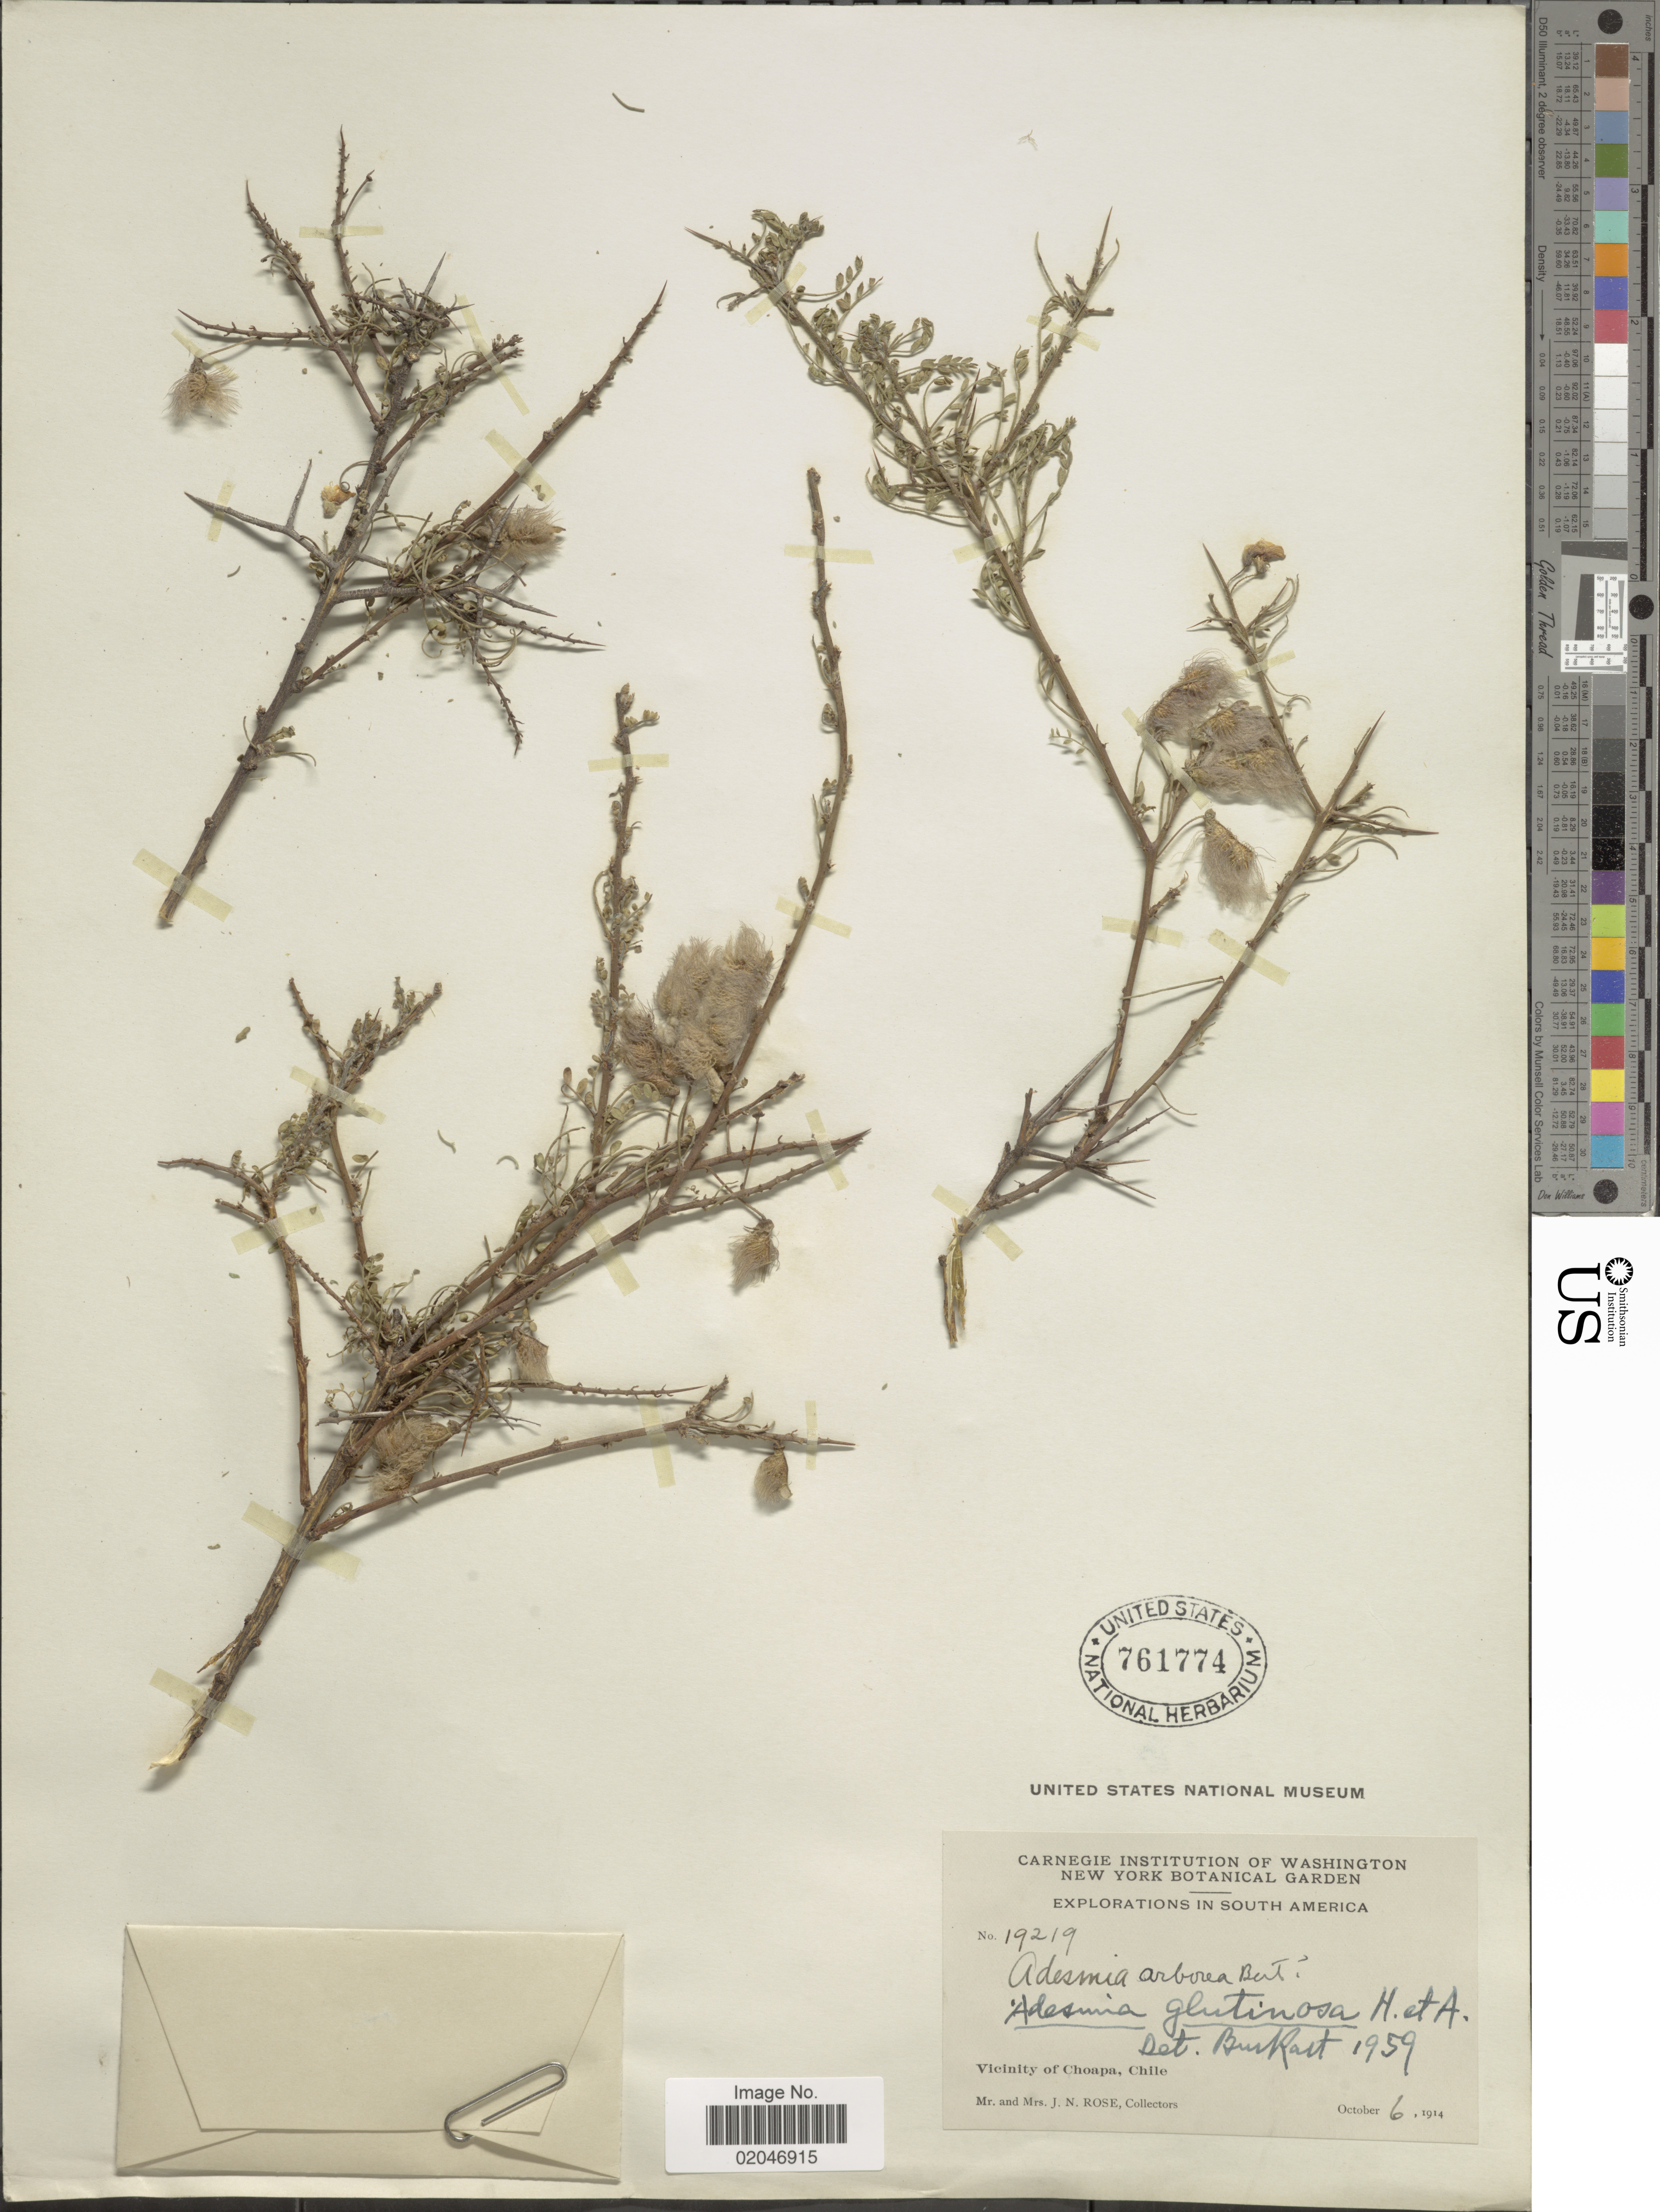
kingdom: Plantae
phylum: Tracheophyta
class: Magnoliopsida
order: Fabales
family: Fabaceae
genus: Adesmia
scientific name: Adesmia glutinosa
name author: Hook. & Arn.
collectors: J. N. Rose & L. B. Rose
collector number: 19219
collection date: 1914-10-06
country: Chile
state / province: Coquimbo (IV)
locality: Vicinity of Choapa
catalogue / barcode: US 761774